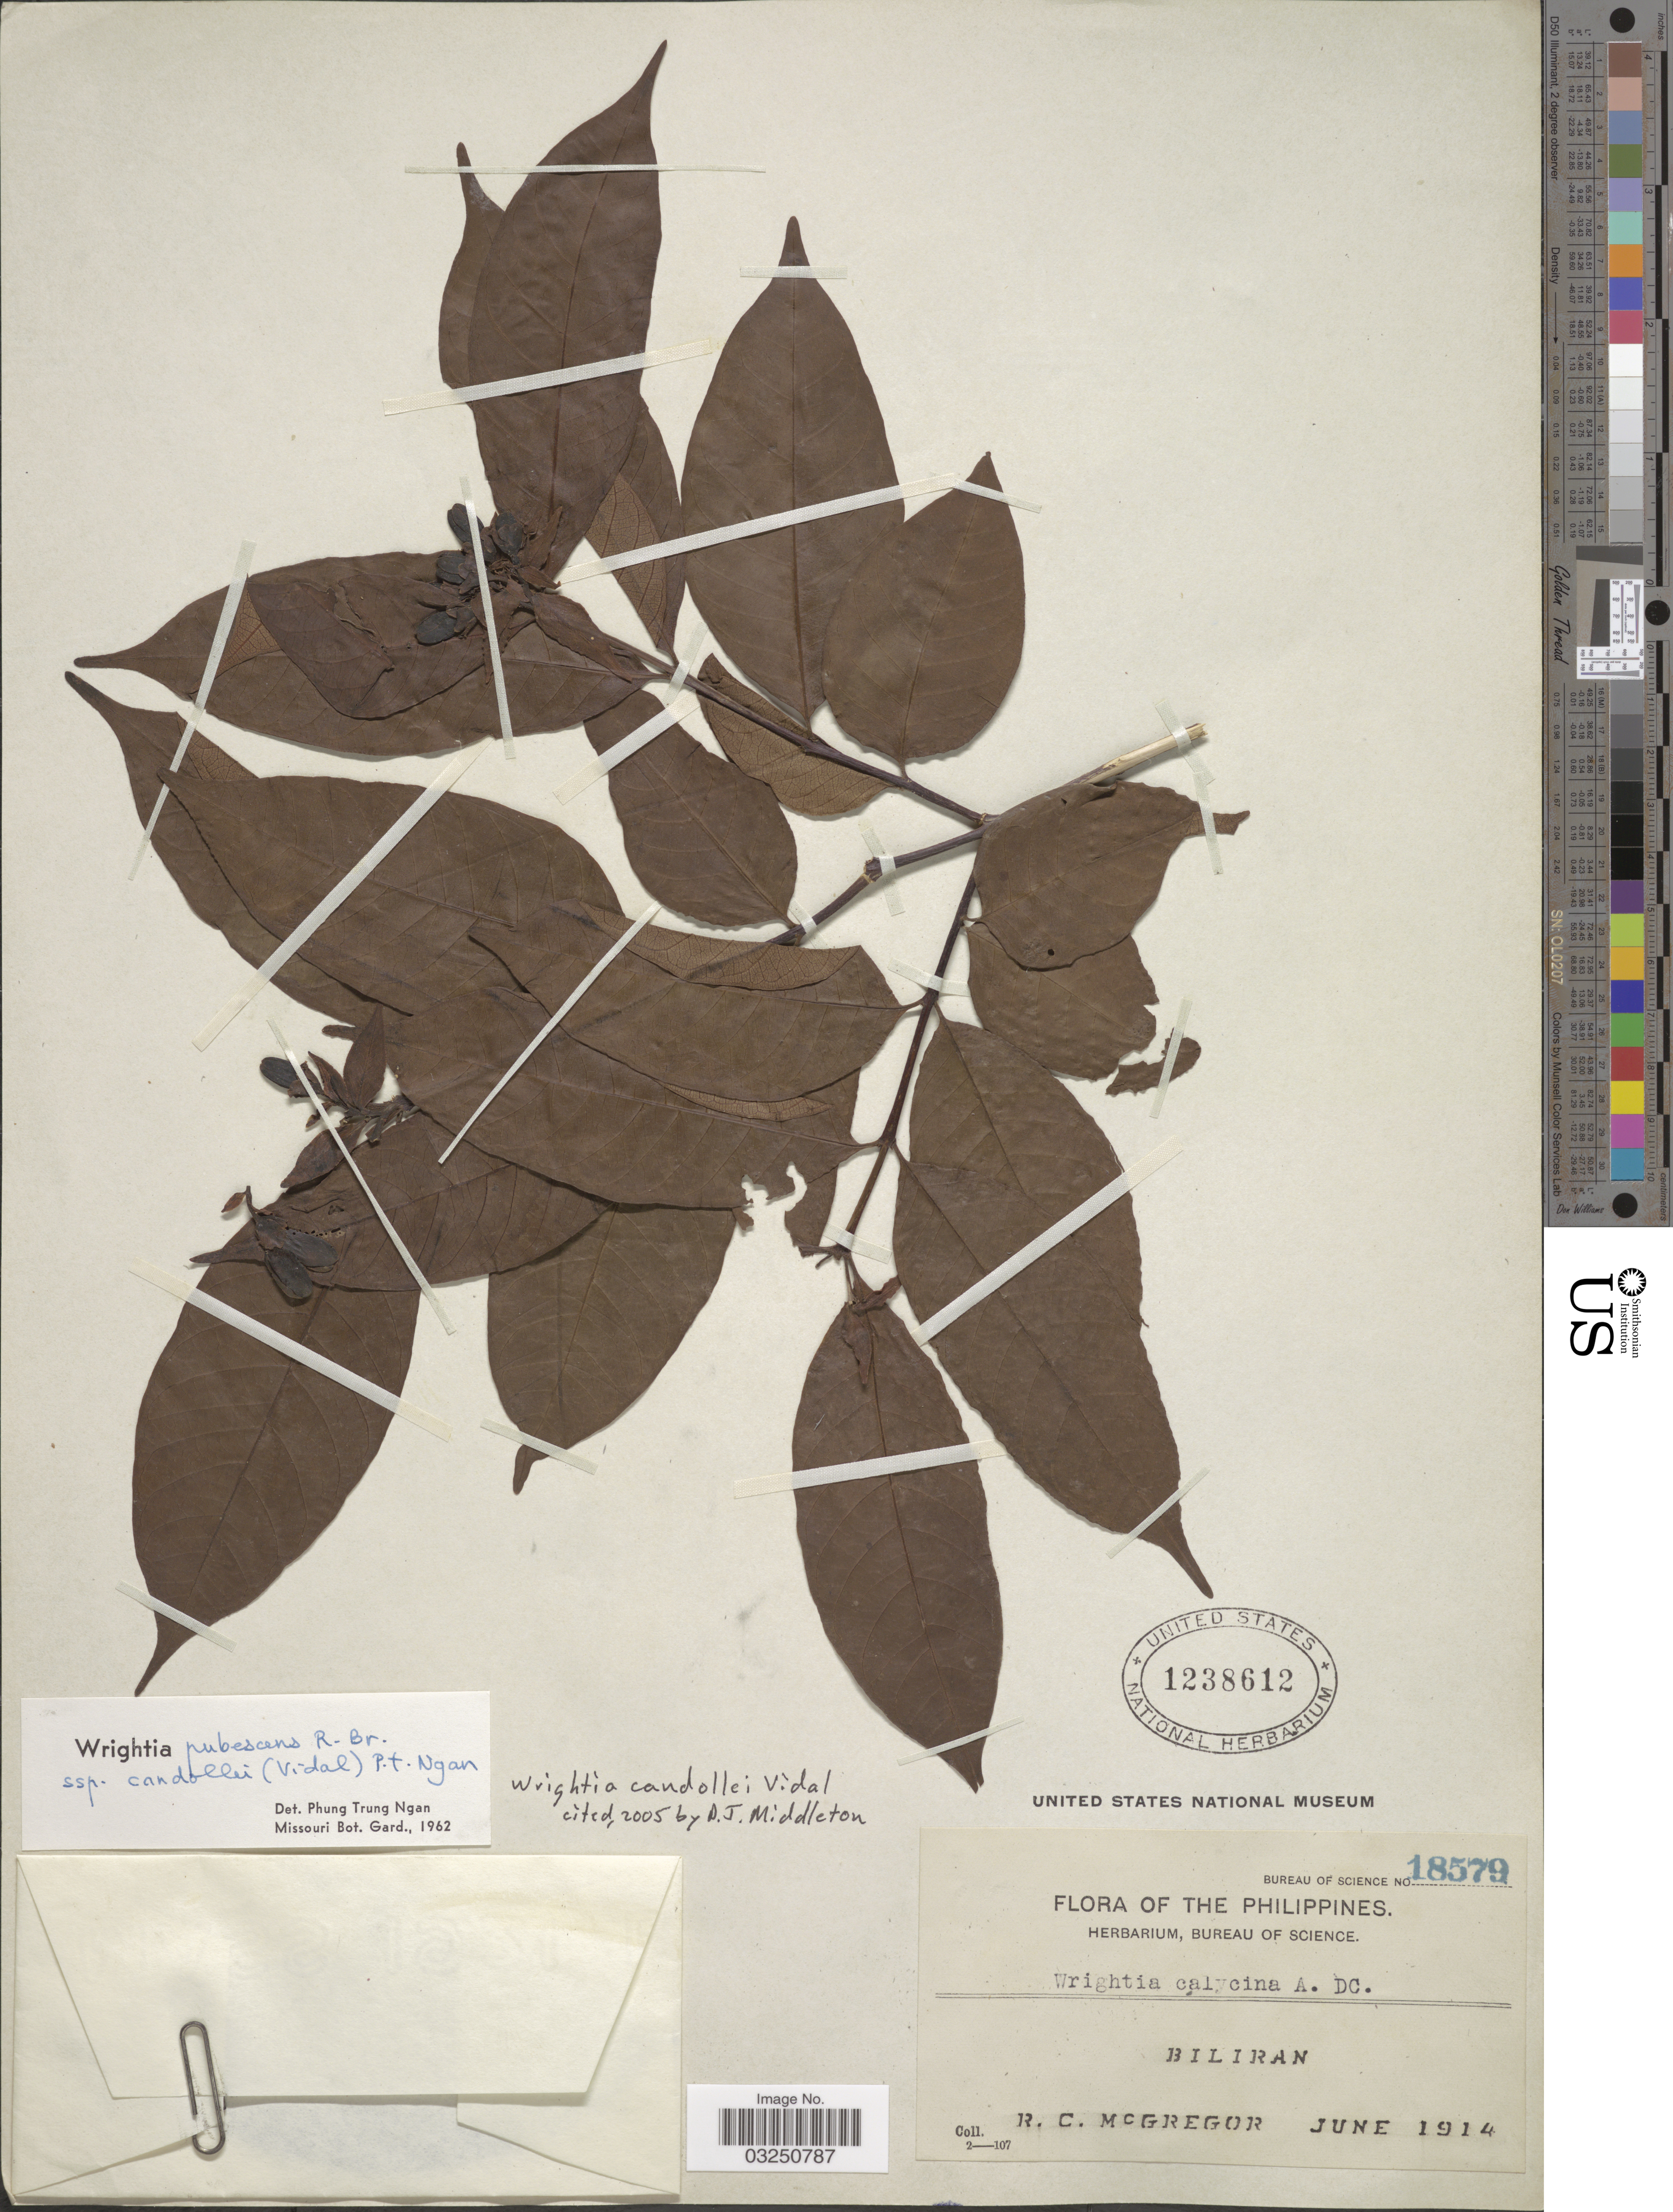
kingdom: Plantae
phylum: Tracheophyta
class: Magnoliopsida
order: Gentianales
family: Apocynaceae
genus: Wrightia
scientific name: Wrightia candollei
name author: Vidal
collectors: R. C. McGregor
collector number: Bureau of Science 18579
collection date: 1914-06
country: Philippines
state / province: Eastern Visayas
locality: Biliran.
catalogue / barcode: US 1238612